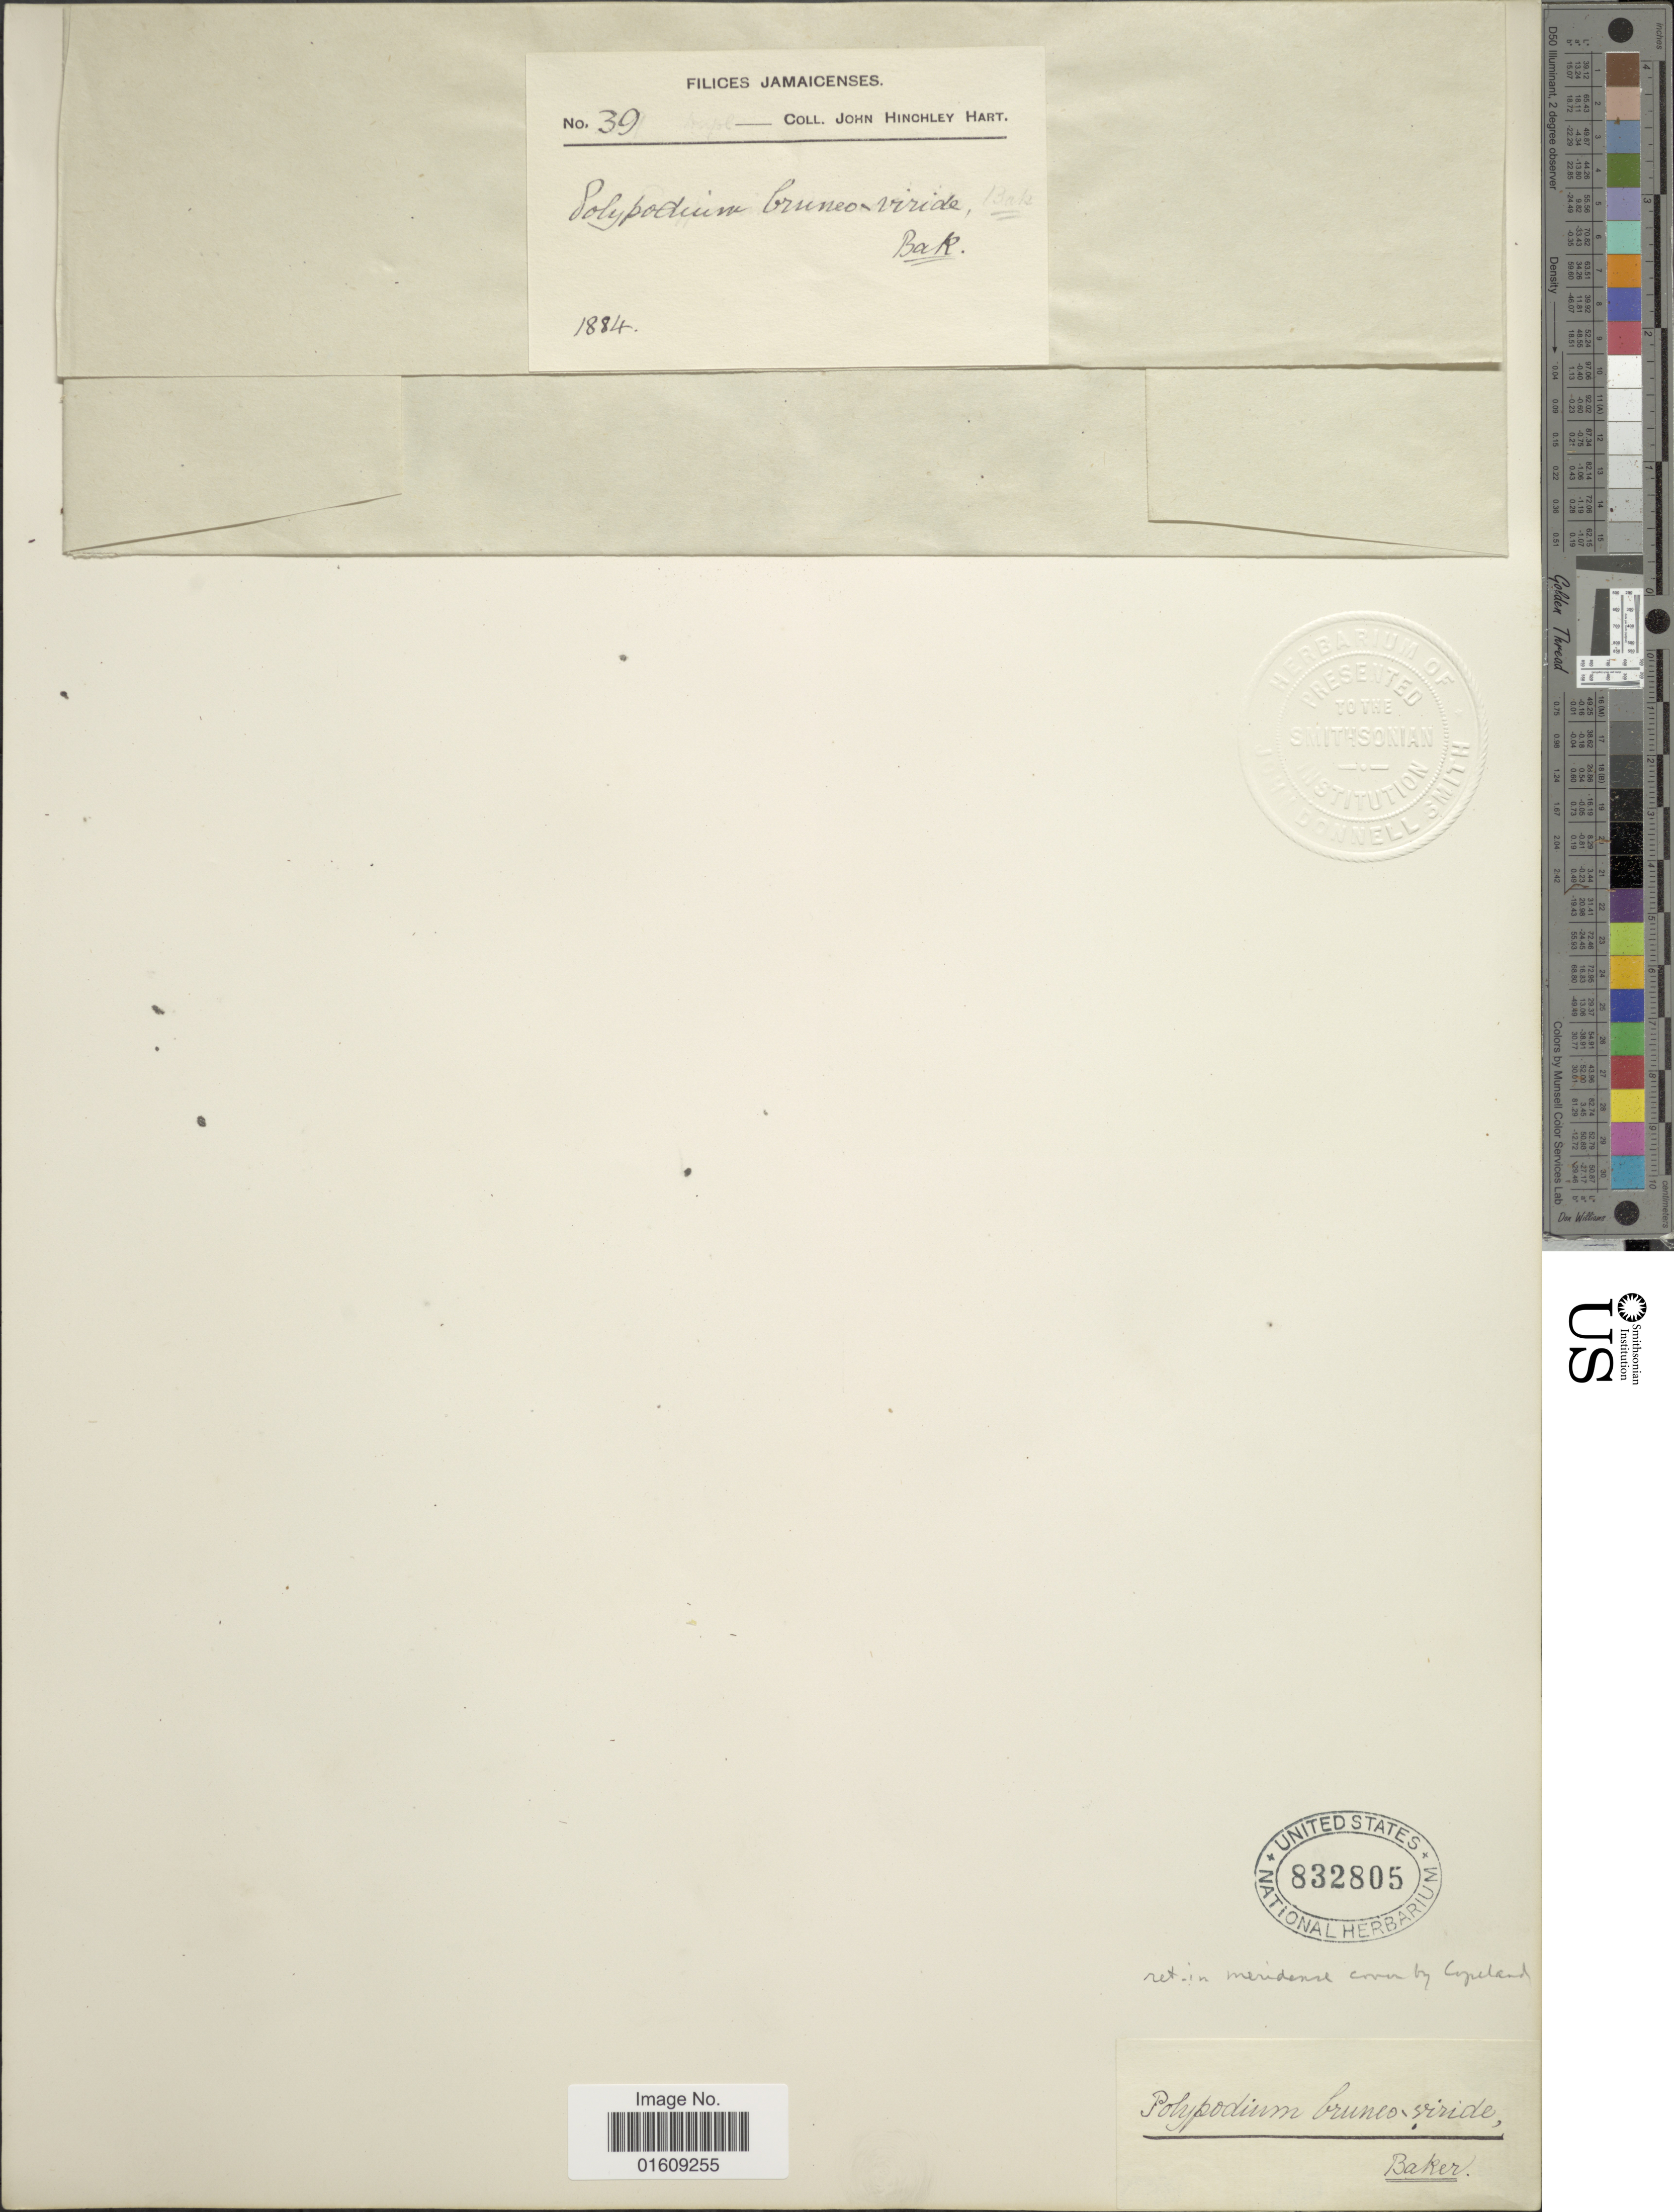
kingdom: Plantae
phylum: Tracheophyta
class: Polypodiopsida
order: Polypodiales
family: Polypodiaceae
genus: Ceradenia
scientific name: Ceradenia brunneoviridis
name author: (Baker ex Jenman) L.E. Bishop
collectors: J. H. Hart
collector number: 39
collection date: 1884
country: Jamaica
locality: Jamaicenses.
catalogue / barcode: US 832805